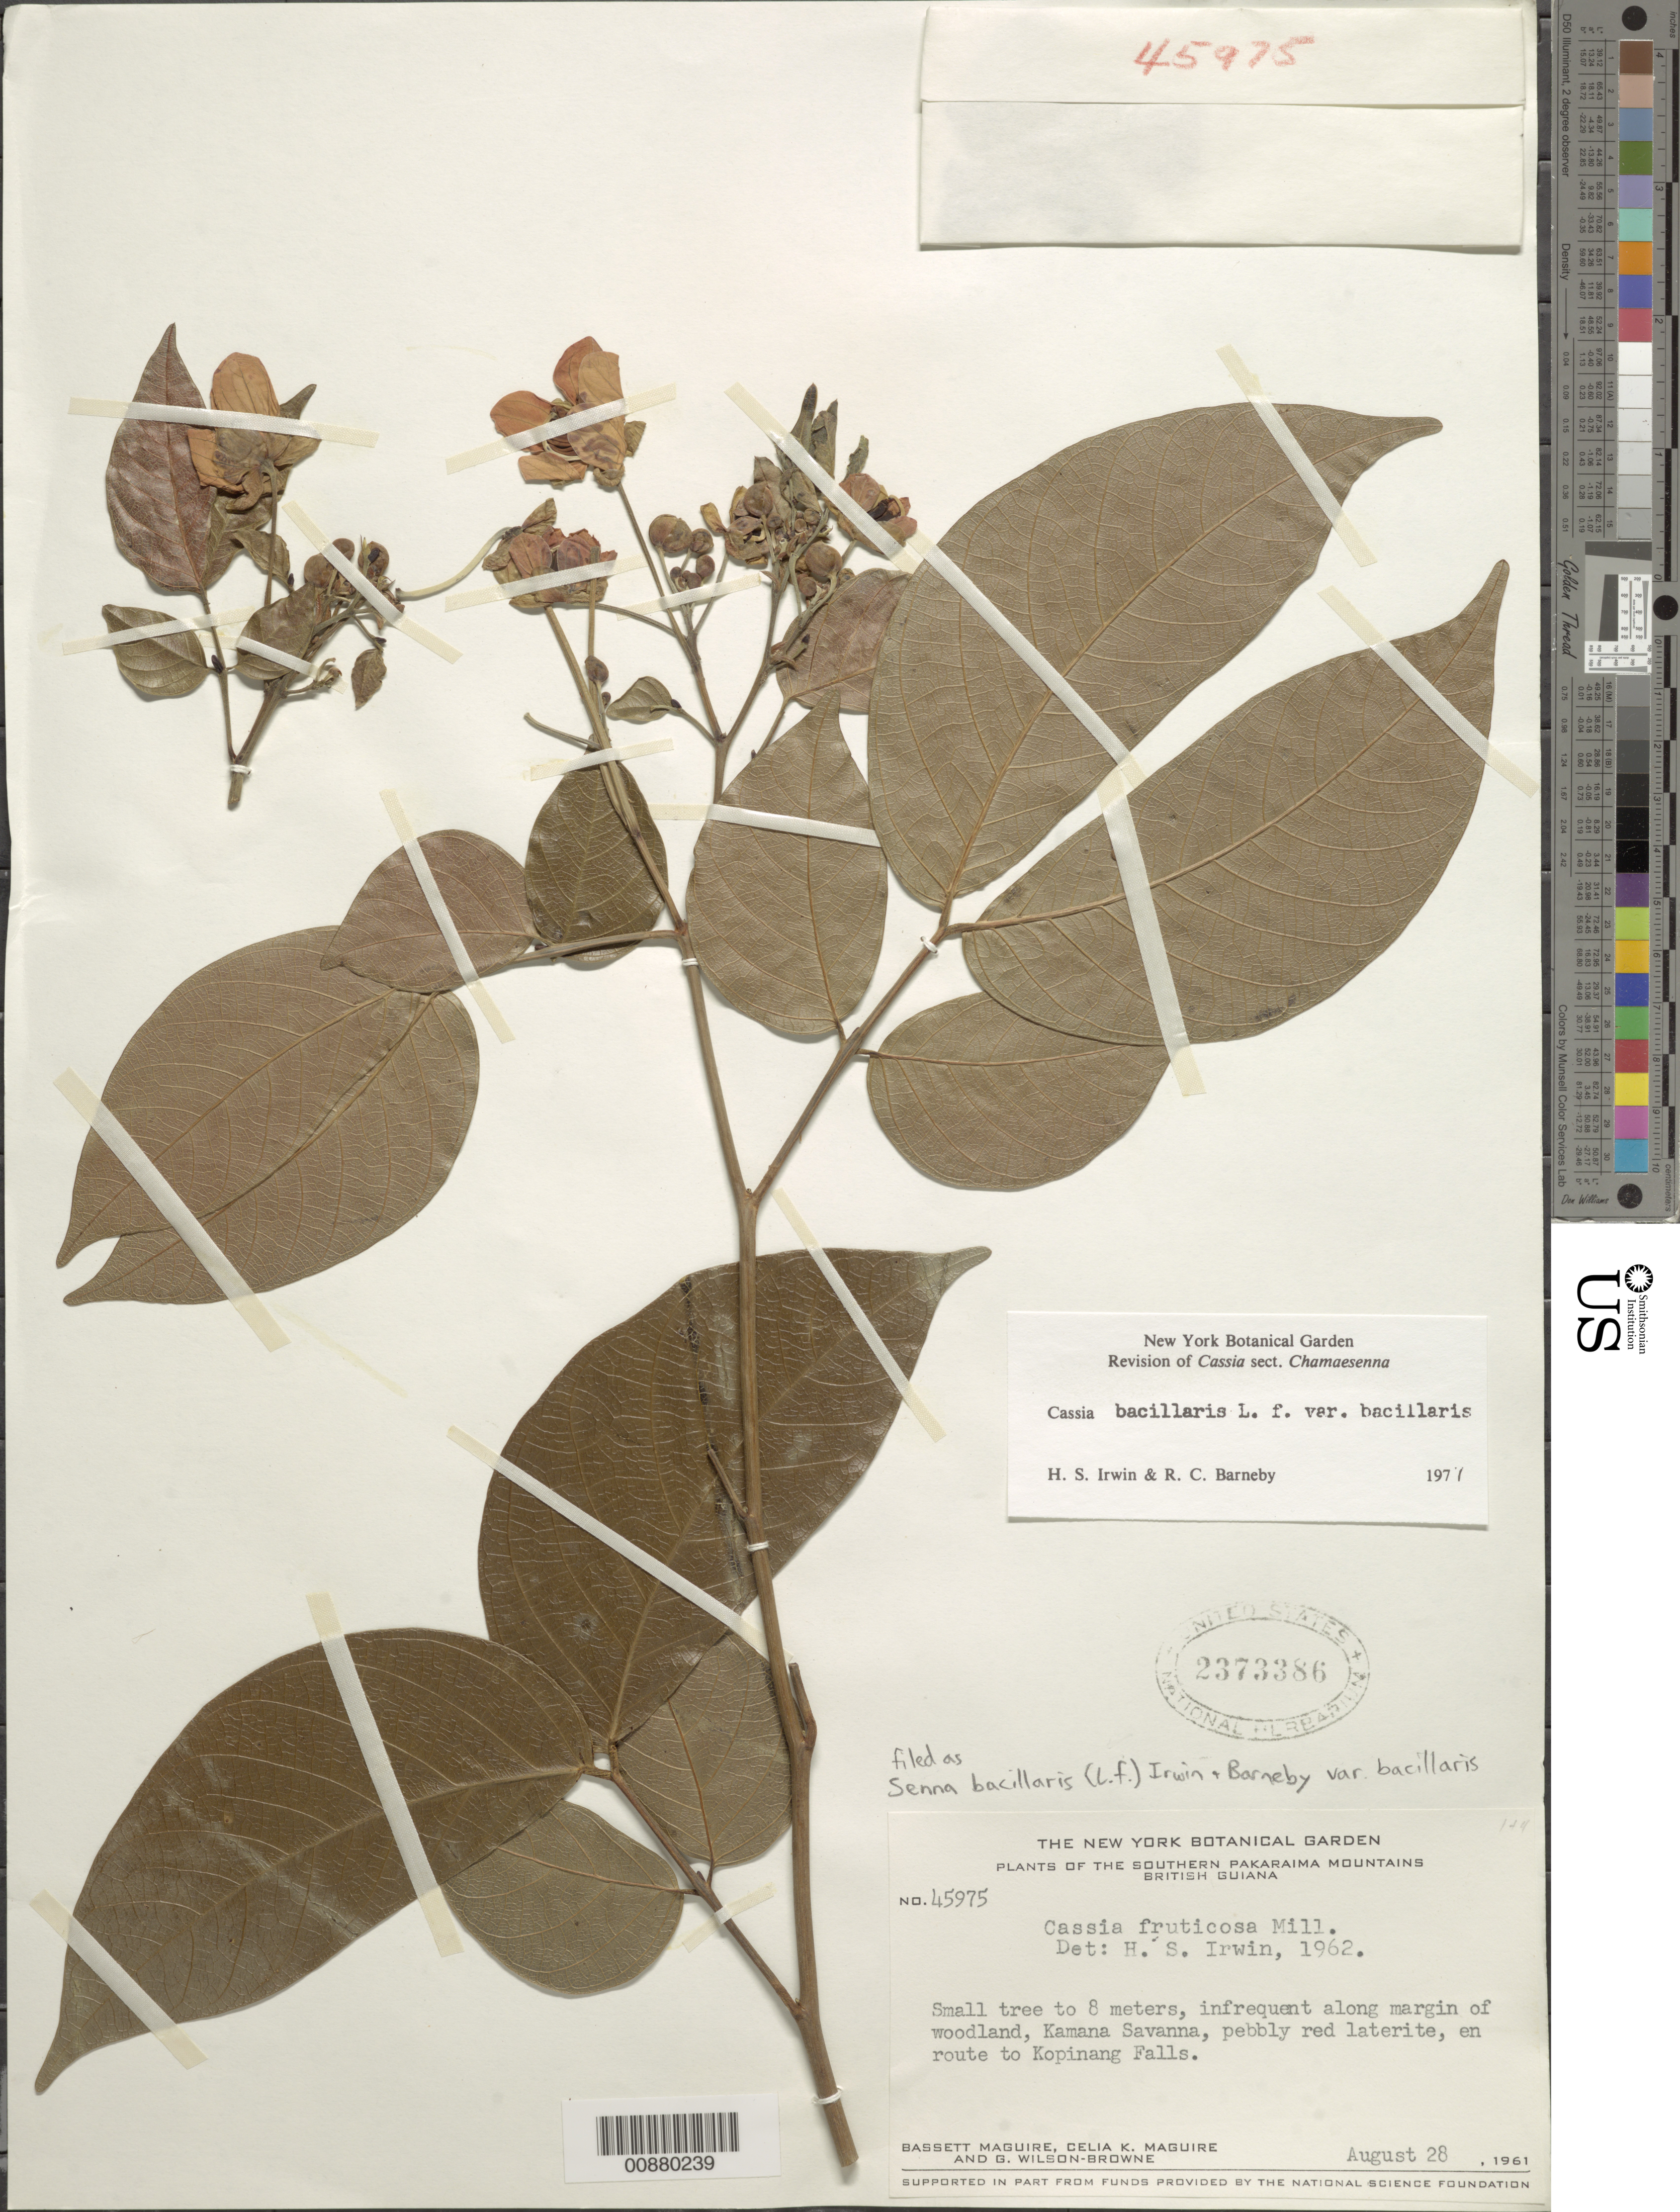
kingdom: Plantae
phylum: Tracheophyta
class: Magnoliopsida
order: Fabales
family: Fabaceae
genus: Senna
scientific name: Senna bacillaris var. bacillaris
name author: (L. f.) H.S. Irwin & Barneby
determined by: Irwin, H. S.; Barneby, R. C.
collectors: B. Maguire, C. K. Maguire & G. Wilson-Browne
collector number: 45975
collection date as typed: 28-Aug-61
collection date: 1961-08-28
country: Guyana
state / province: Cuyuni-Mazaruni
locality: Kamana Savanna, en route to Kopinang Falls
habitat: Pebbly red laterite, along margin of woodland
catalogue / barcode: US 2373386